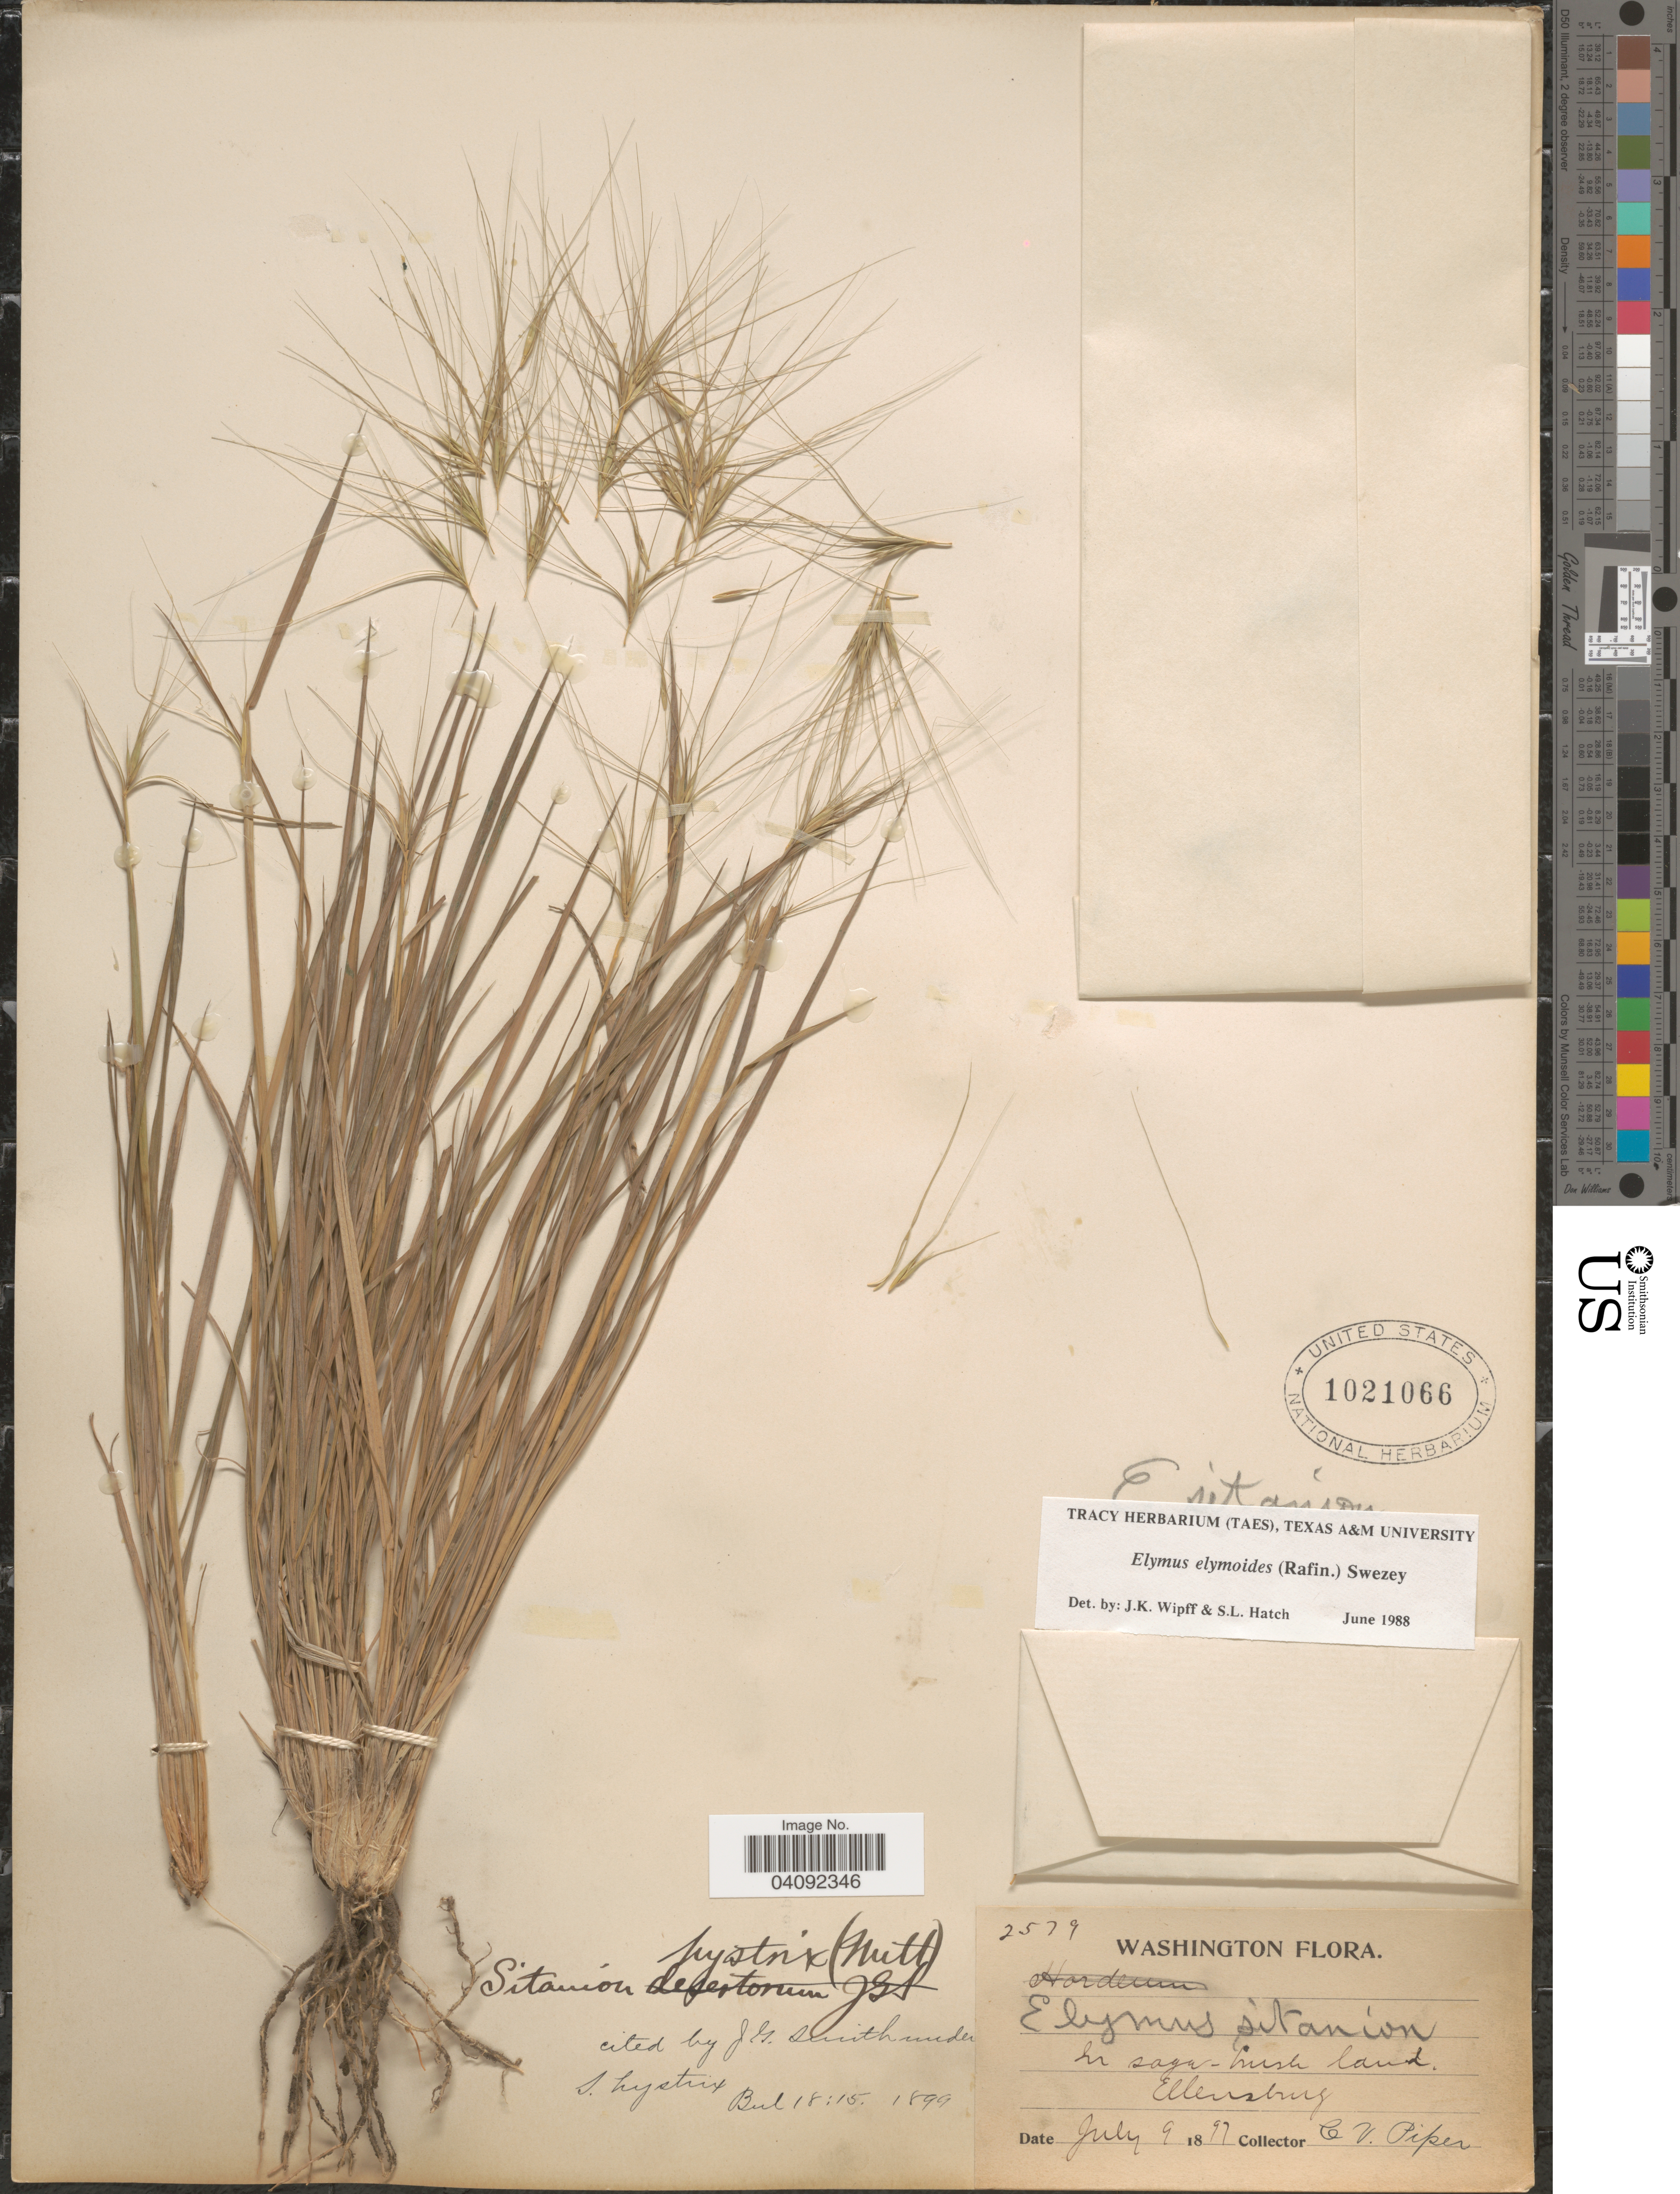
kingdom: Plantae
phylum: Tracheophyta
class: Liliopsida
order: Poales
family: Poaceae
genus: Elymus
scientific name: Elymus elymoides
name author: (Raf.) Swezey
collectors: C. V. Piper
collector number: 2579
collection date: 1897-07-09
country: United States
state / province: Washington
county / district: Kittitas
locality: Nr Sage-bush land. Ellensburg.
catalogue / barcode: US 1021066